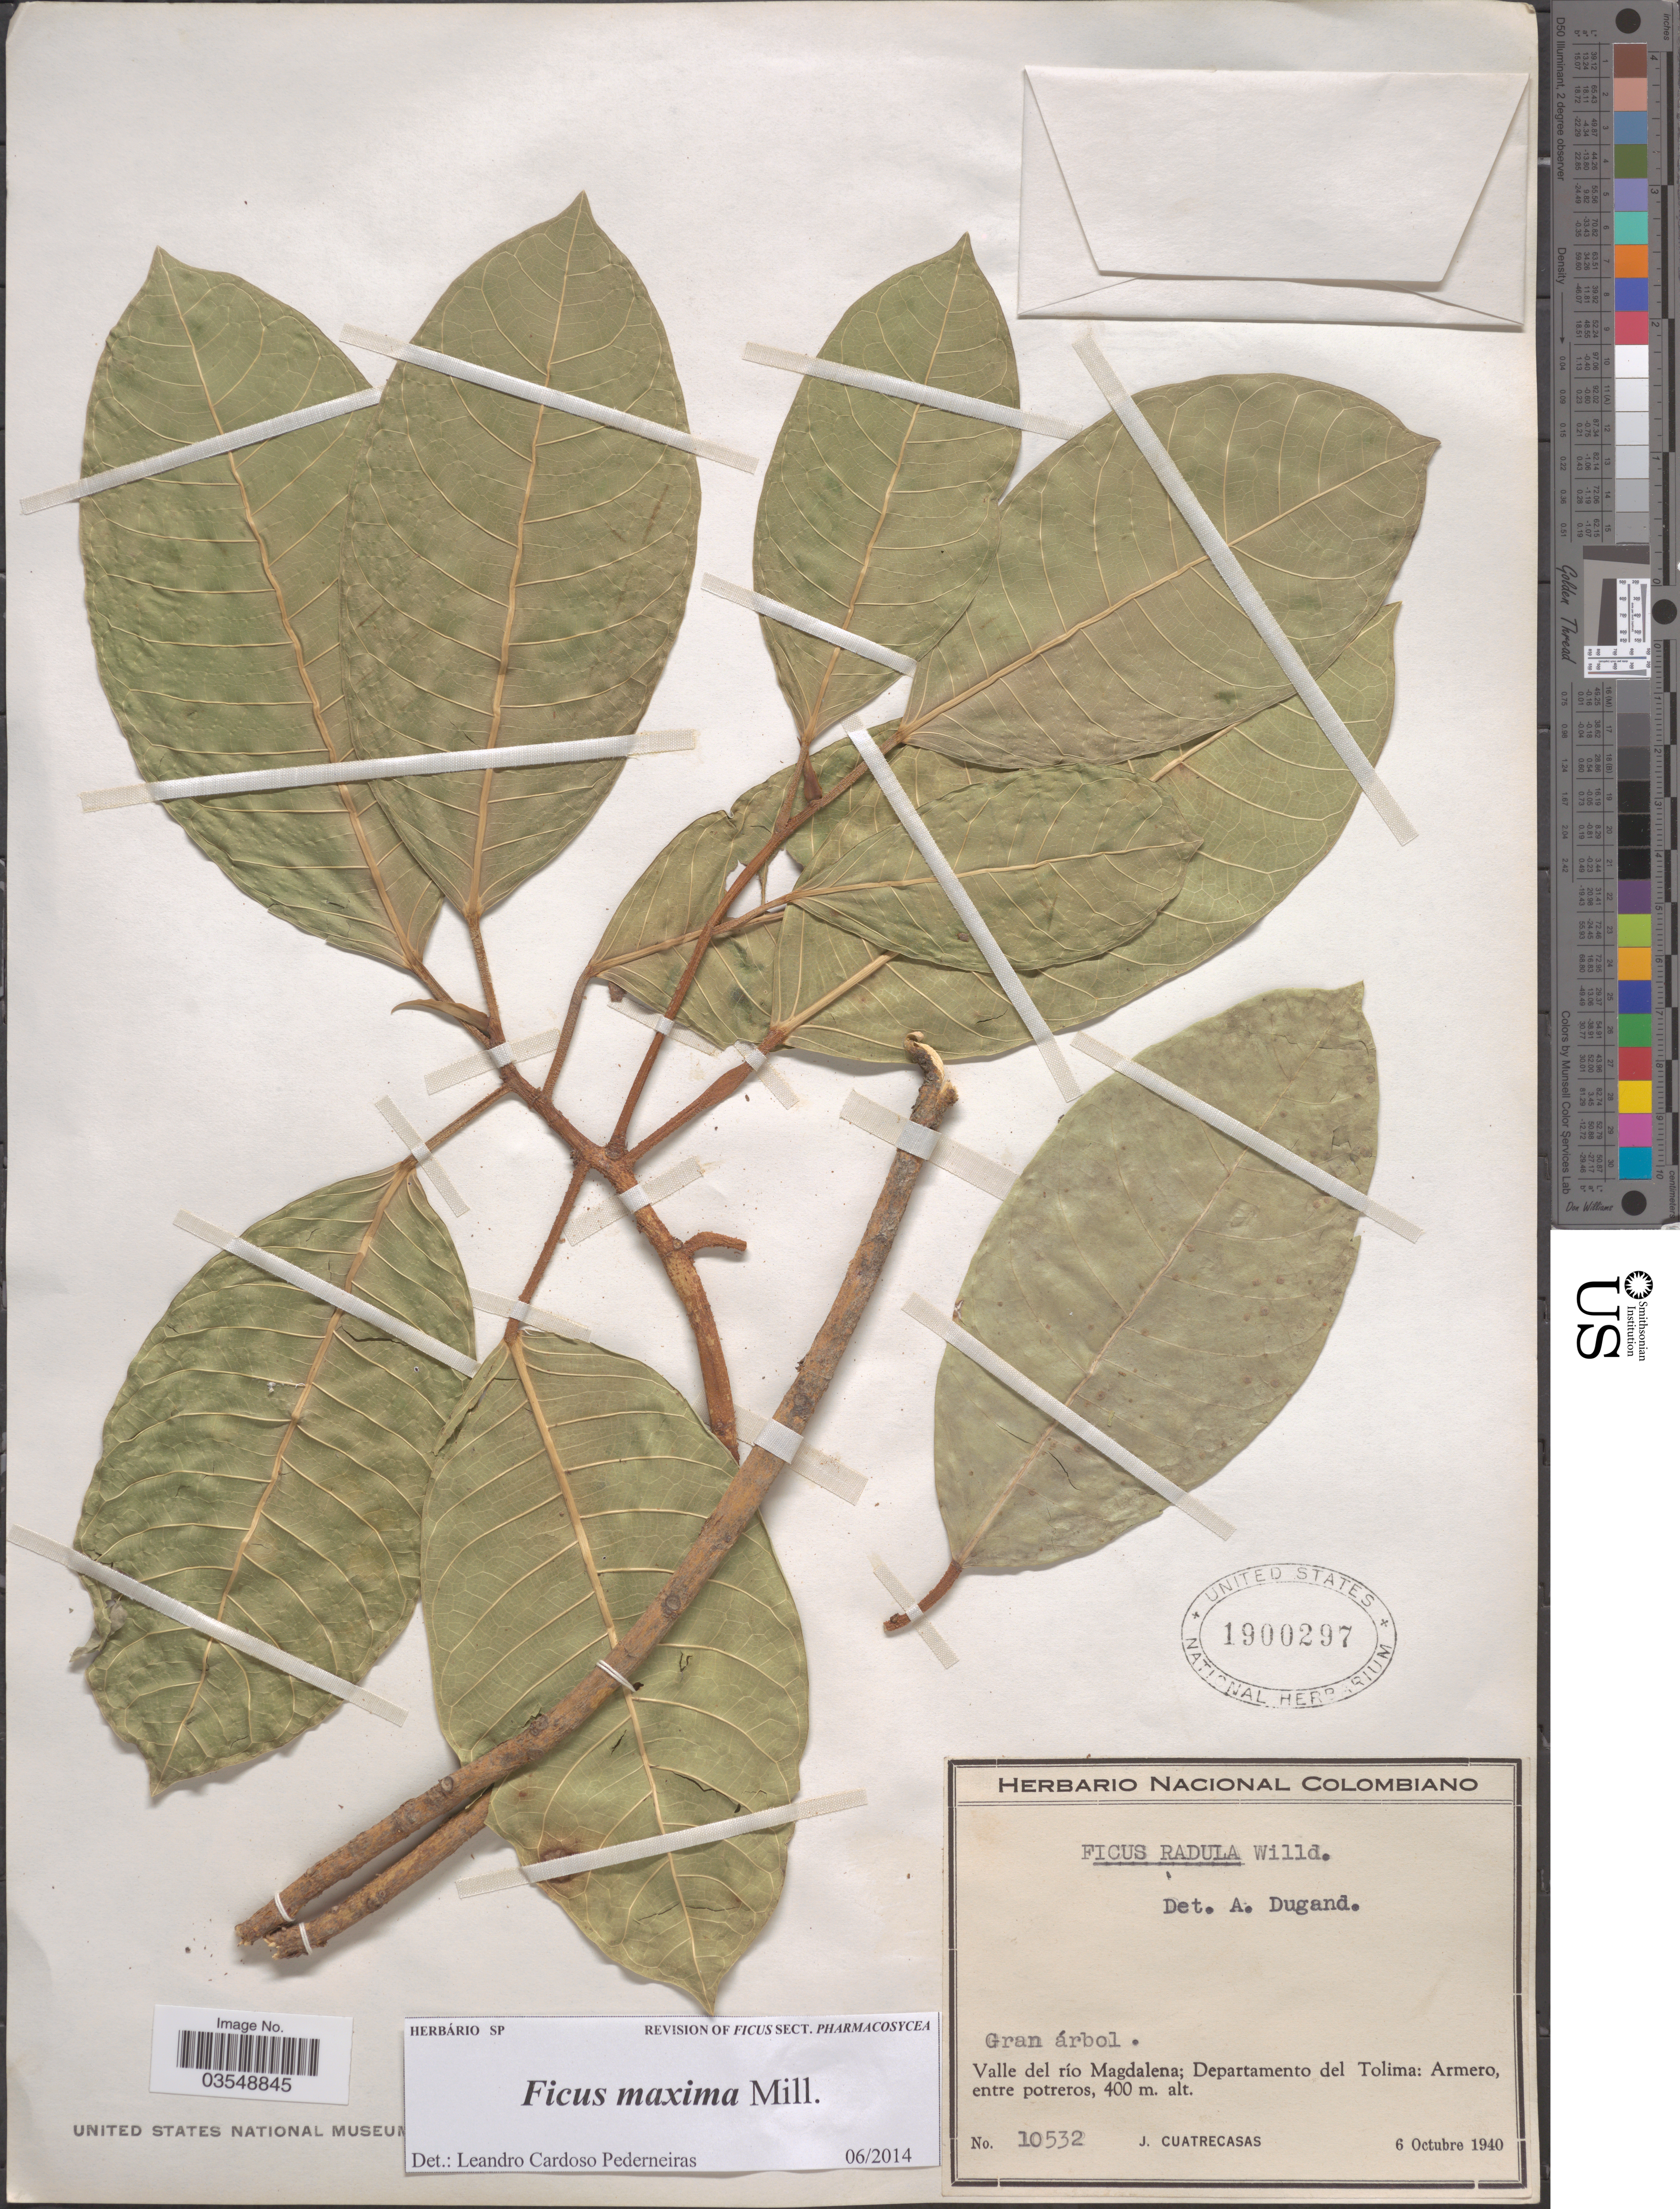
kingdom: Plantae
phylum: Tracheophyta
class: Magnoliopsida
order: Rosales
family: Moraceae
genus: Ficus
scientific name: Ficus maxima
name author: Mill.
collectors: J. Cuatrecasas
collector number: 10532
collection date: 1940-10-06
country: Colombia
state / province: Tolima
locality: Valle del río Magdalena; Departamento del Tolima; Armero, entro potreros.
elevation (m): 400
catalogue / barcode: US 1900297